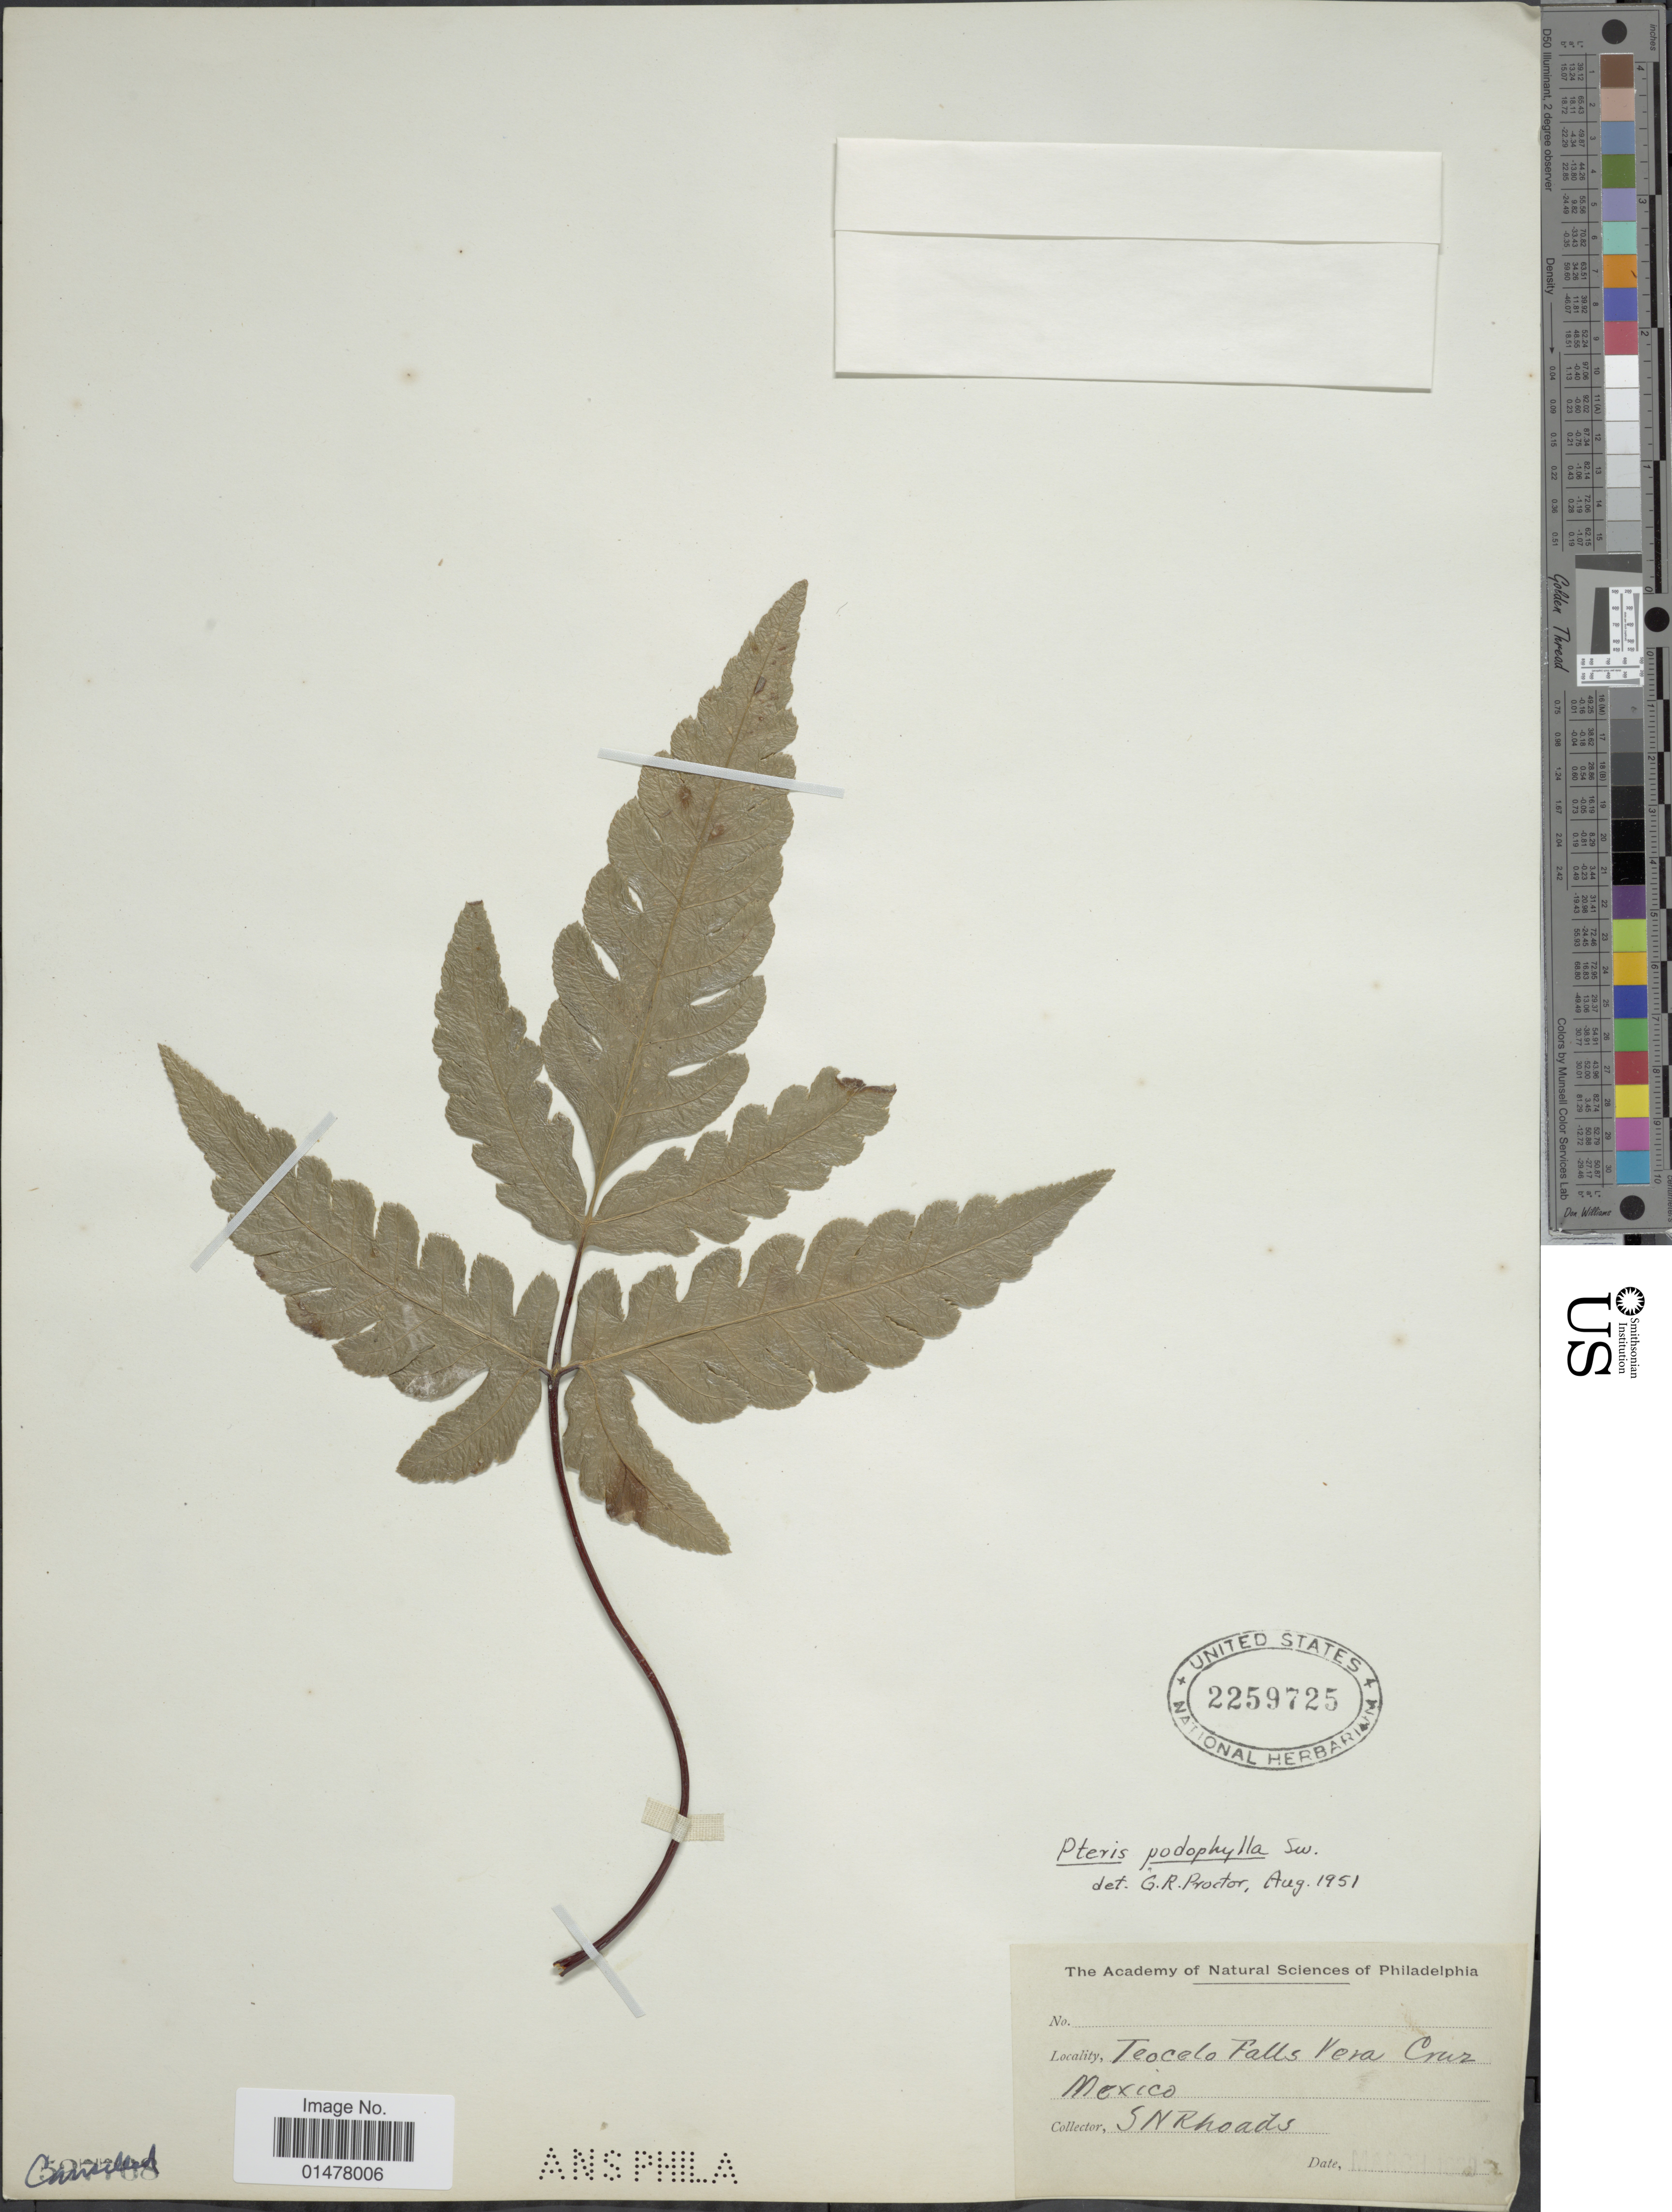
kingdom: Plantae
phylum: Tracheophyta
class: Polypodiopsida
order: Polypodiales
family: Pteridaceae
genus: Pteris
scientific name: Pteris podophylla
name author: Sw.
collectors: S. Rhoads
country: Mexico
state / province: Veracruz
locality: Teocelo falls Vera Cruz, Mexico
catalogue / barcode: US 2259725